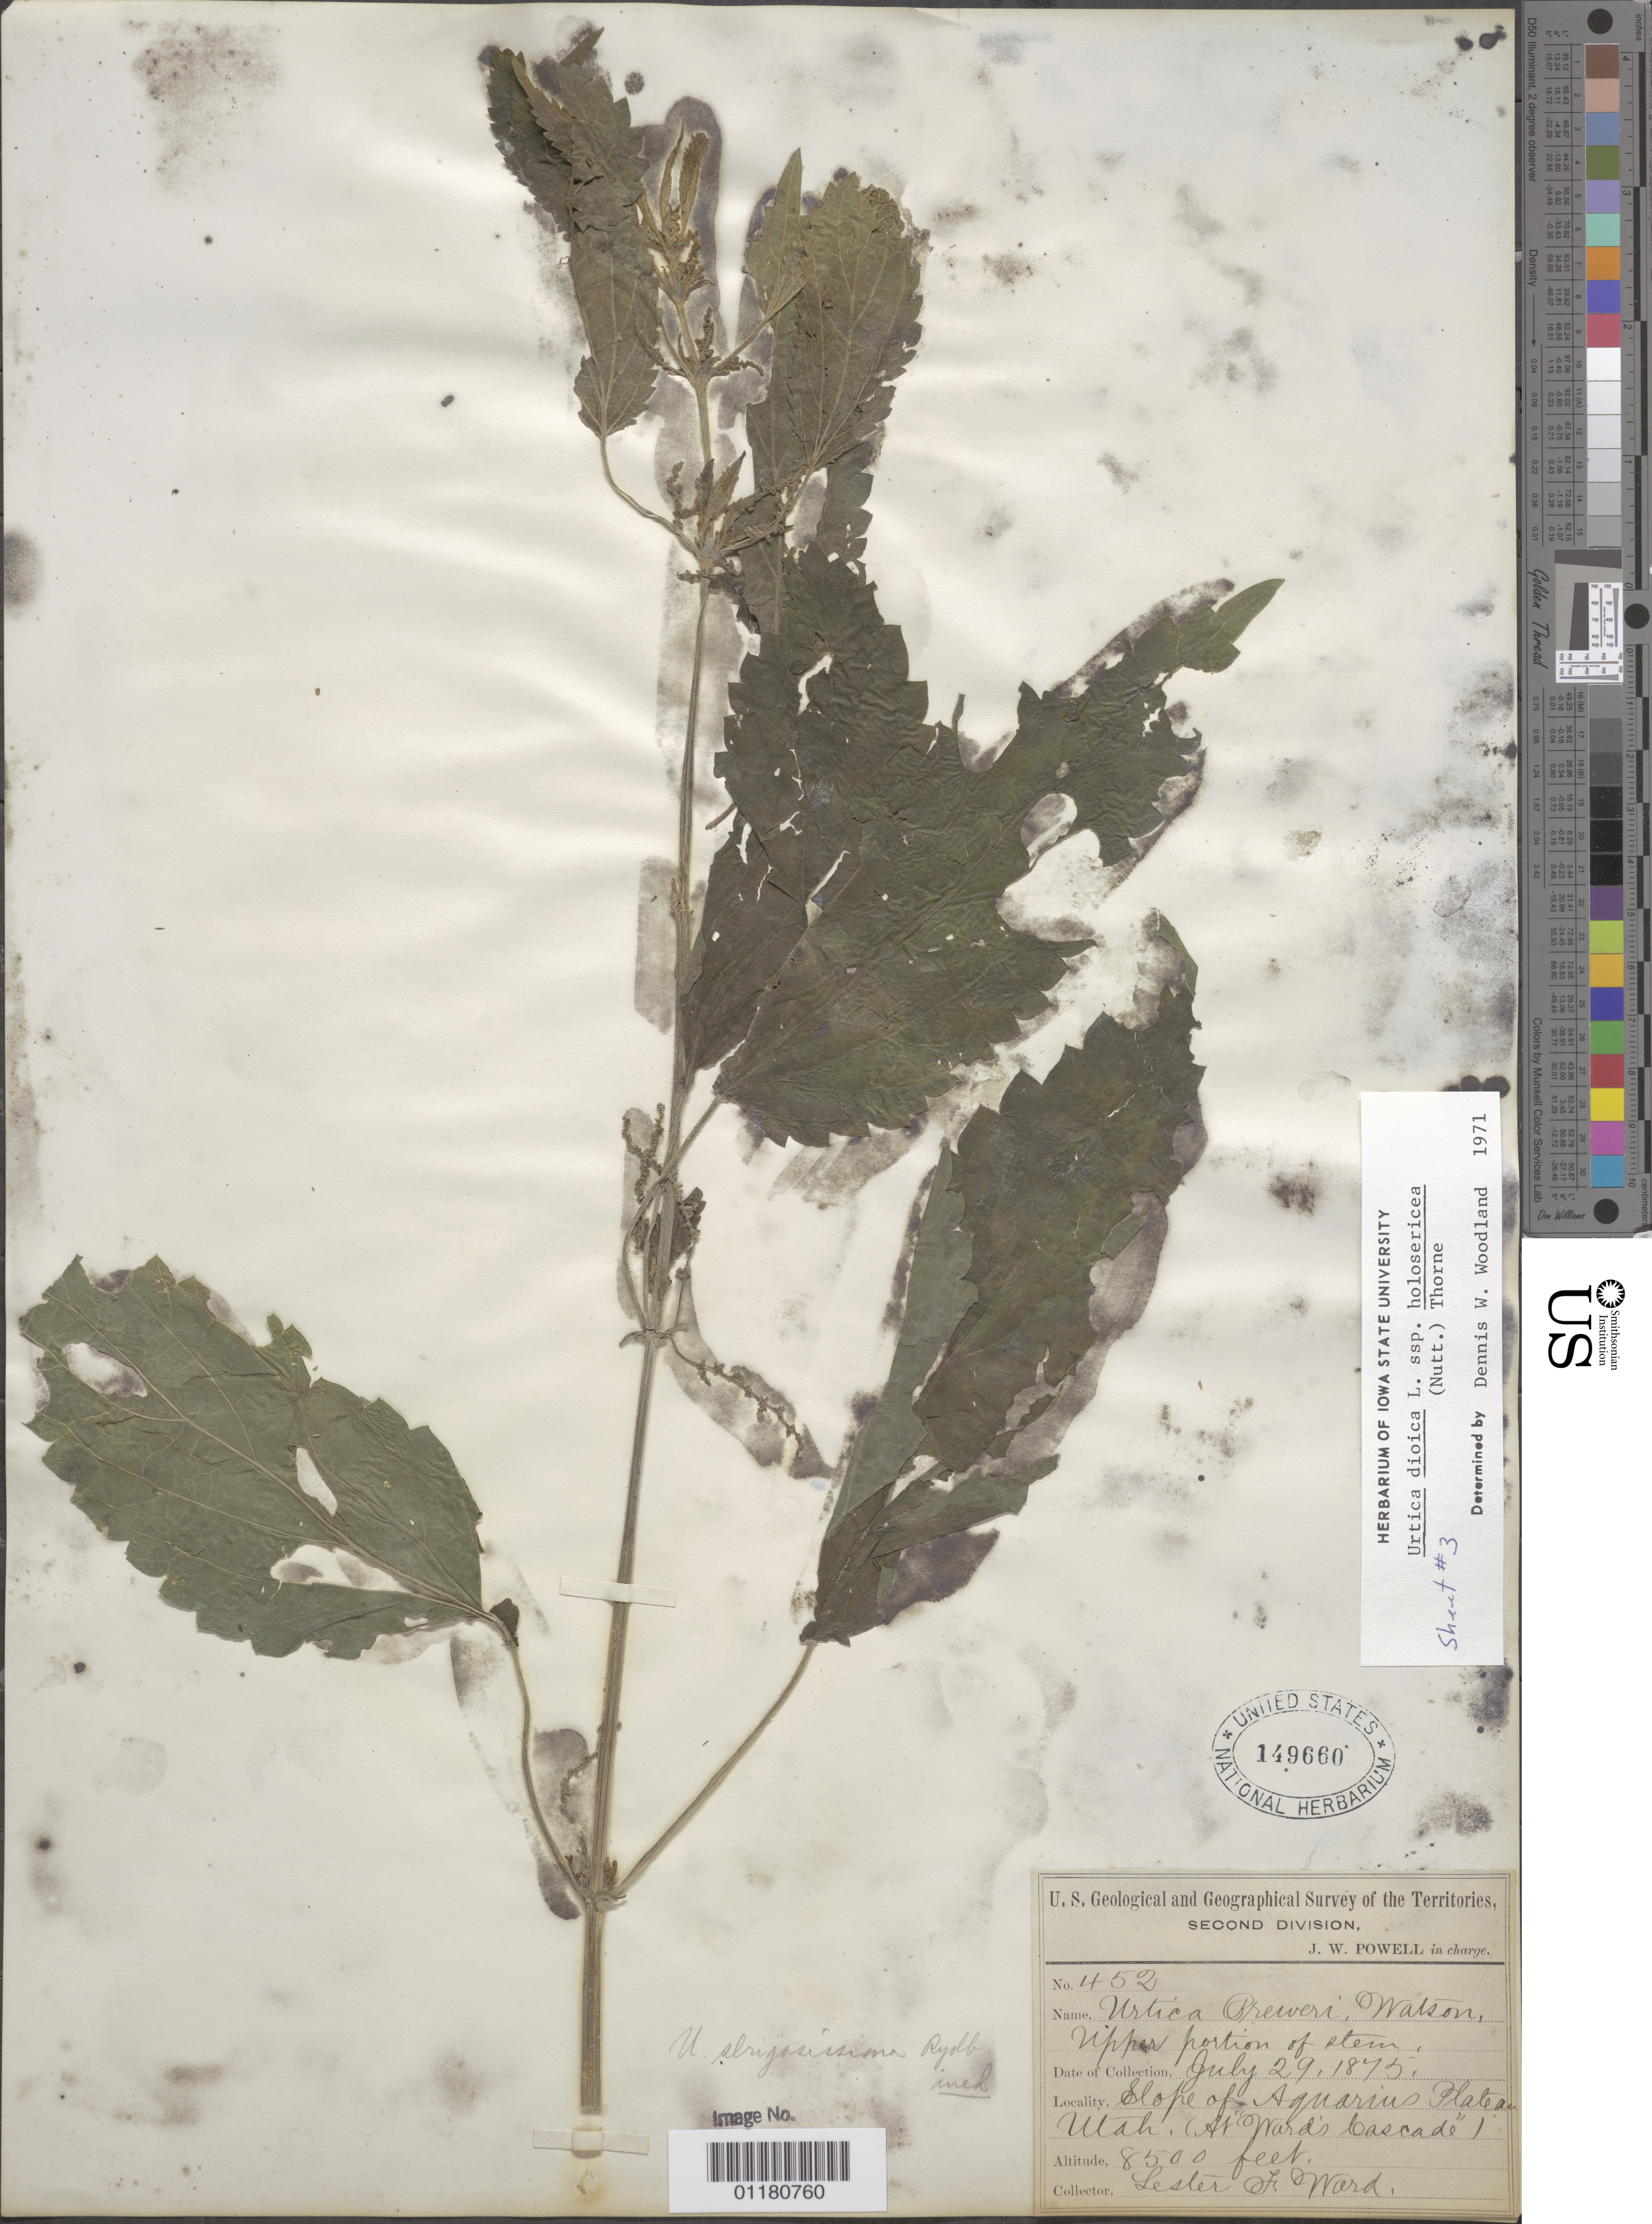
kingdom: Plantae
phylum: Tracheophyta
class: Magnoliopsida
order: Rosales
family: Urticaceae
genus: Urtica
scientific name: Urtica dioica subsp. holosericea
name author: (Nutt.) Thorne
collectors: L. F. Ward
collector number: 452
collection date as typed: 29 Jul 1875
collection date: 1875-07-29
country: United States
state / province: Utah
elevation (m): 2591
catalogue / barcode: US 149660